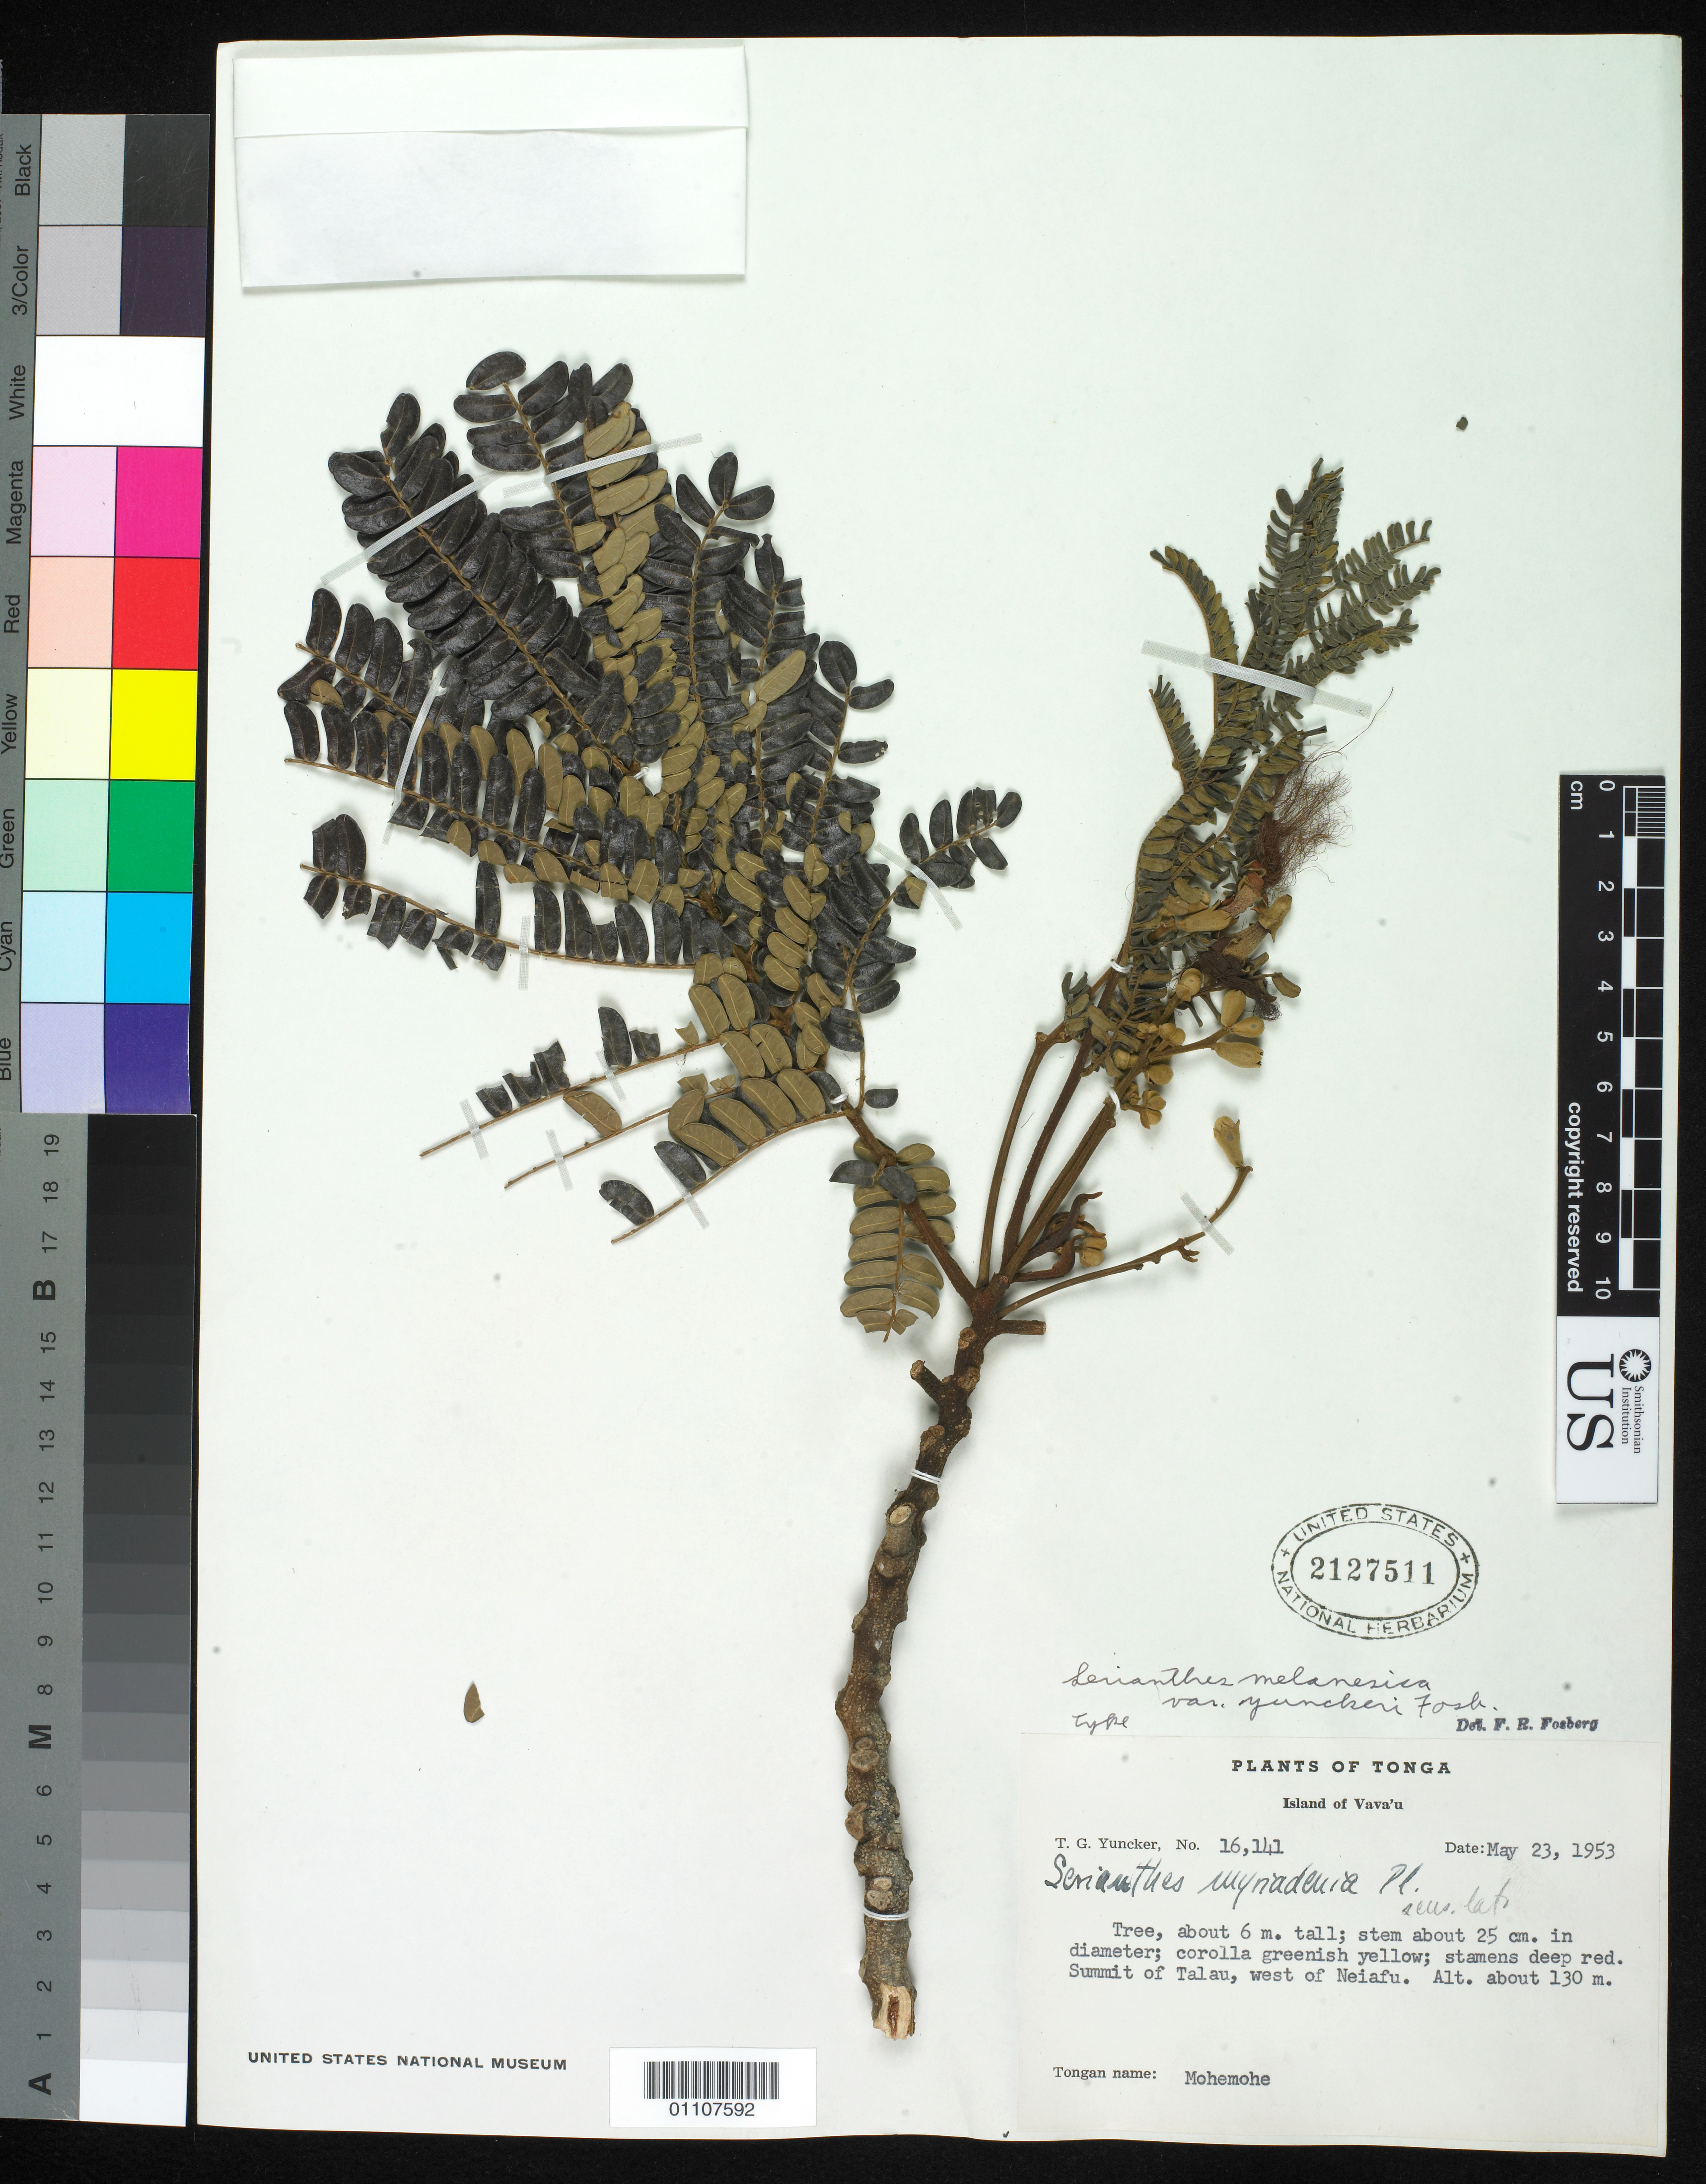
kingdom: Plantae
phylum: Tracheophyta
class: Magnoliopsida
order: Fabales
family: Fabaceae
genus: Serianthes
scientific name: Serianthes melanesica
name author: Fosberg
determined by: Fosberg, F. R.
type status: Holotype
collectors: T. G. Yuncker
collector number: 16141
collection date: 1953-05-23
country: Tonga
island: Vava'u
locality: Summit of Talau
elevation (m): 130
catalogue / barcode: US 2127511